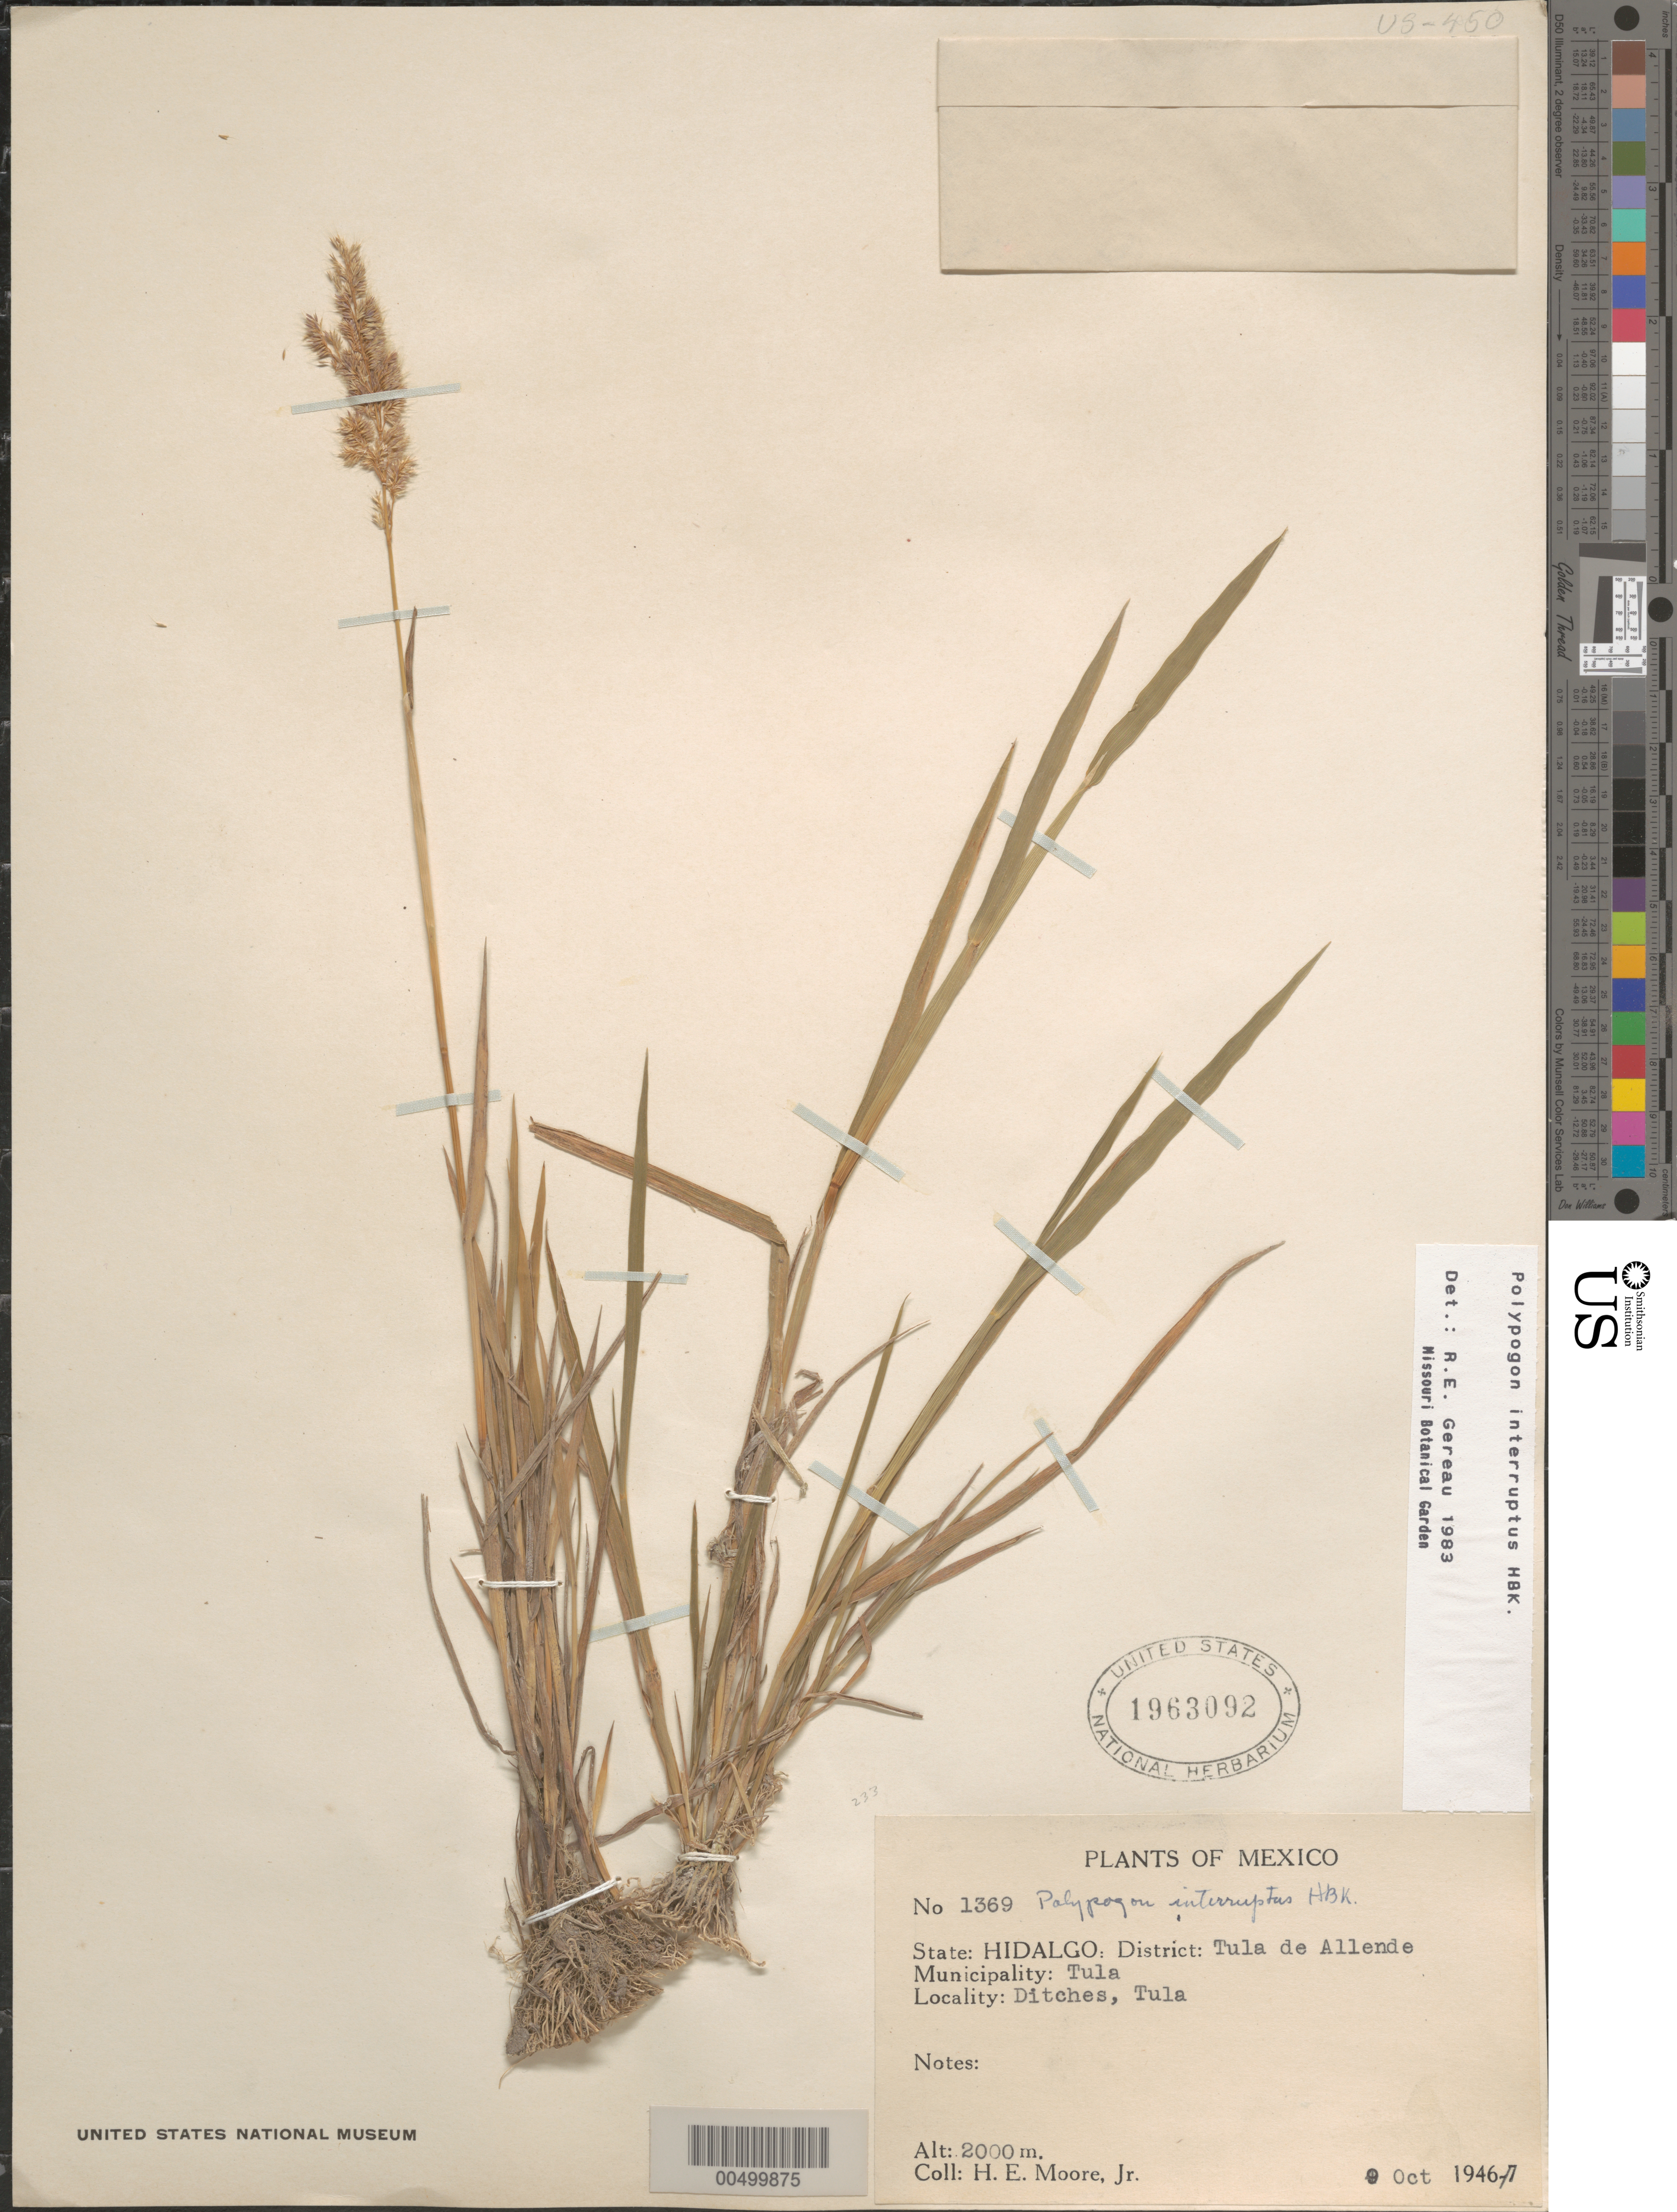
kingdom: Plantae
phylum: Tracheophyta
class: Liliopsida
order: Poales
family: Poaceae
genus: Polypogon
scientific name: Polypogon interruptus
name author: Kunth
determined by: Gereau, R. E.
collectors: H. E. Moore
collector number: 1369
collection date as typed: Oct 1946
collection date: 1946-10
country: Mexico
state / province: Hidalgo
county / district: Tula de Allende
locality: Tula de Allende Dist., Tula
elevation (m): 2000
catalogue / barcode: US 1963092